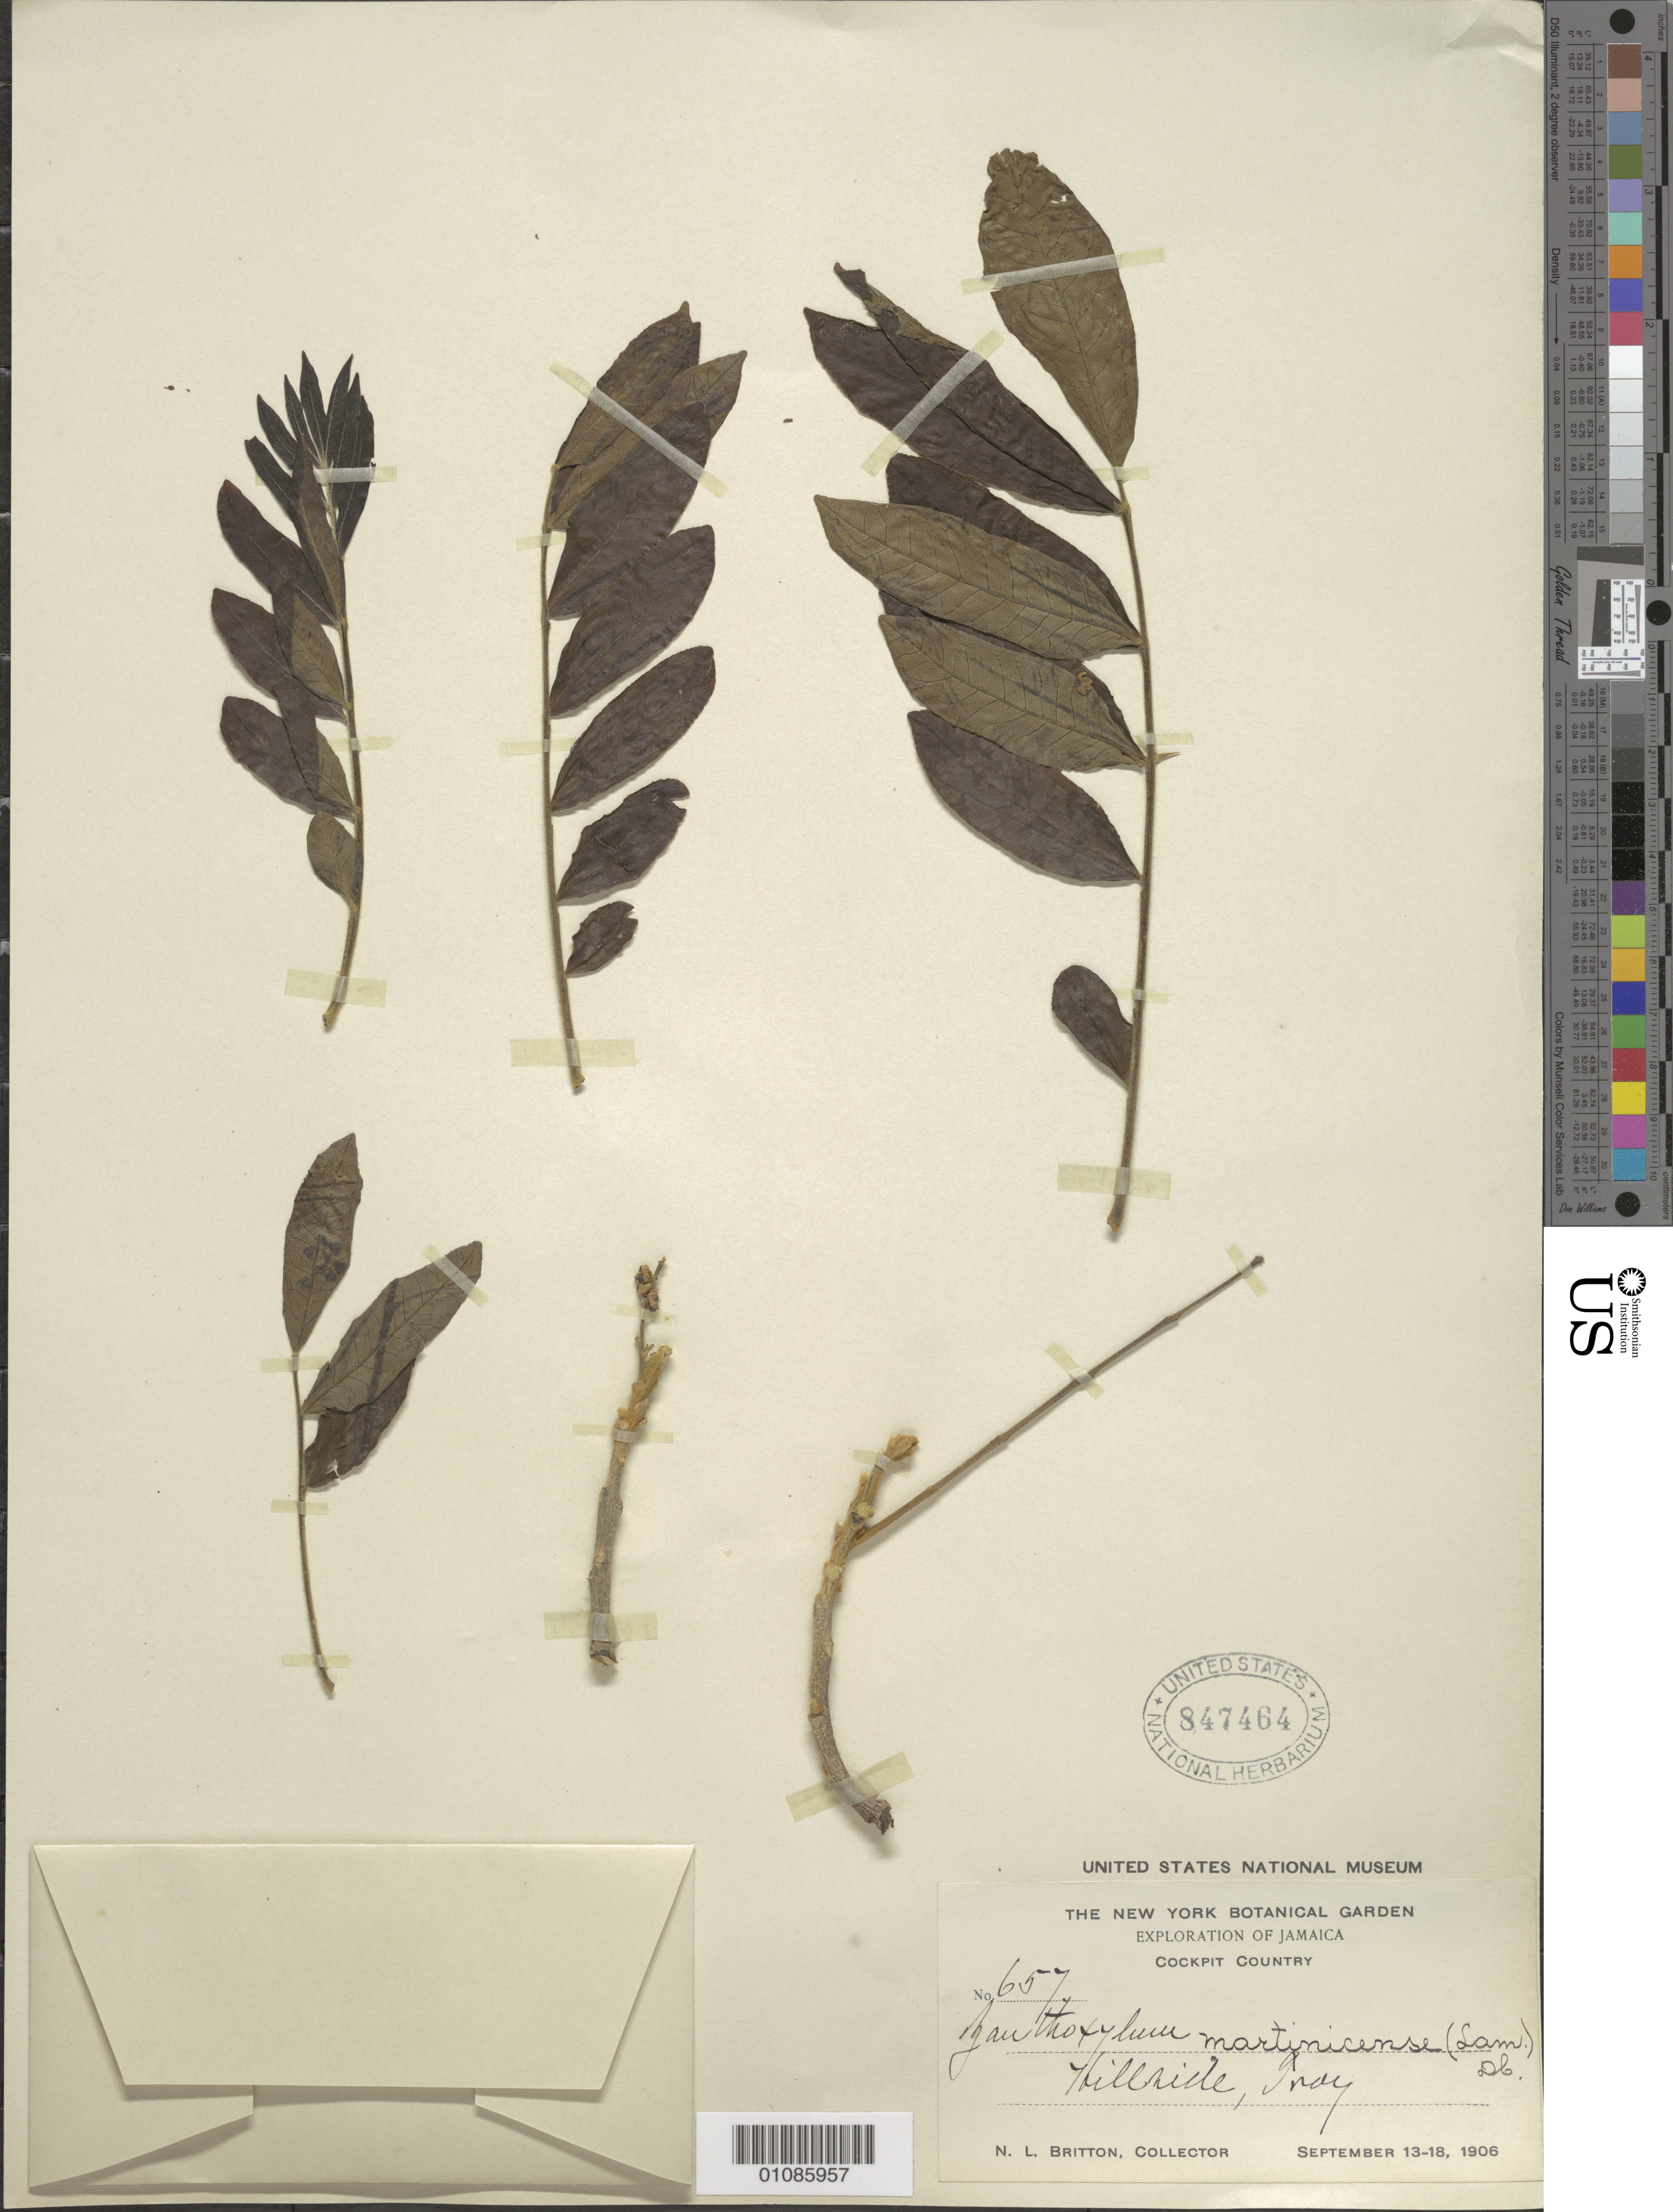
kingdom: Plantae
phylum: Tracheophyta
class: Magnoliopsida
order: Sapindales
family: Rutaceae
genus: Zanthoxylum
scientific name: Zanthoxylum martinicense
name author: (Lam.) DC.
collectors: N. Britton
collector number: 657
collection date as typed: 13 Sep 1906 to 18 Sep 1906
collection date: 1906-09-13/1906-09-18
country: Jamaica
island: Jamaica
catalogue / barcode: US 847464